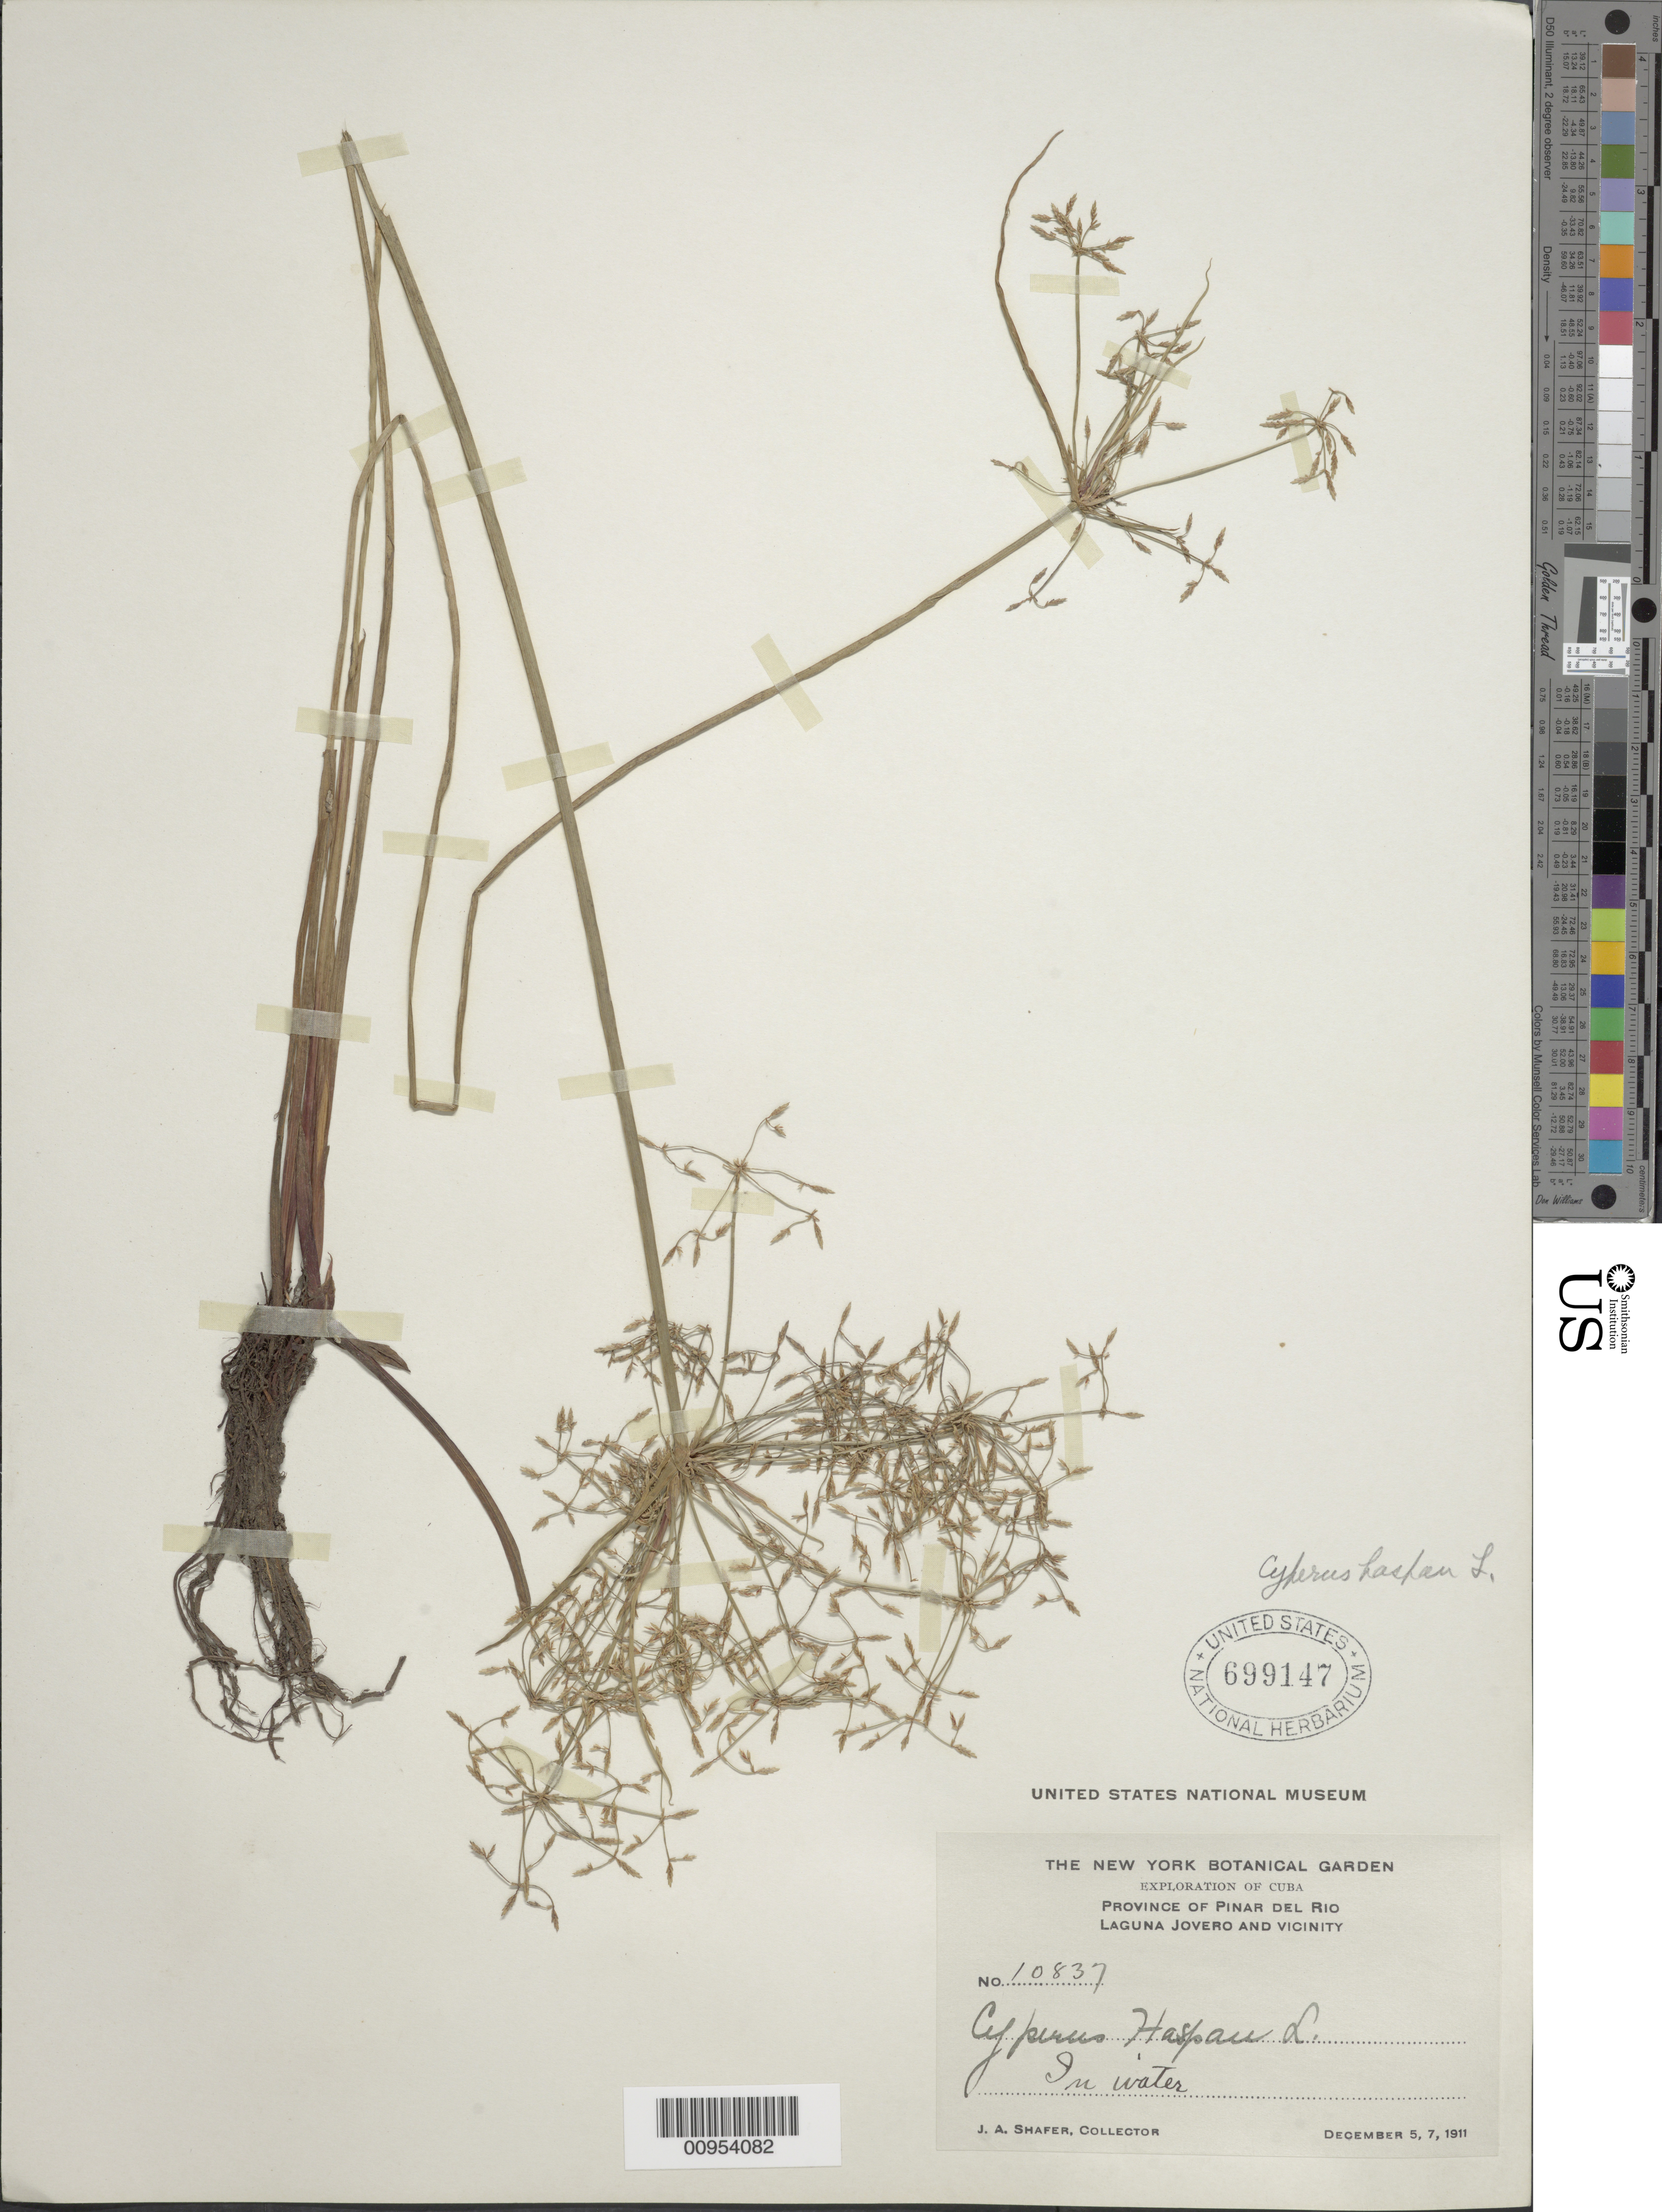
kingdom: Plantae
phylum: Tracheophyta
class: Liliopsida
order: Poales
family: Cyperaceae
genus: Cyperus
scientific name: Cyperus haspan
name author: L.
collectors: J. A. Shafer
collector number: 10837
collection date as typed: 05 Dec 1911 to 07 Dec 1911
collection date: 1911-12-05/1911-12-07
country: Cuba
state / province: Pinar del Rio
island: Cuba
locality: Laguna Jovero and vicinity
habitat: In water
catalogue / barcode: US 699147